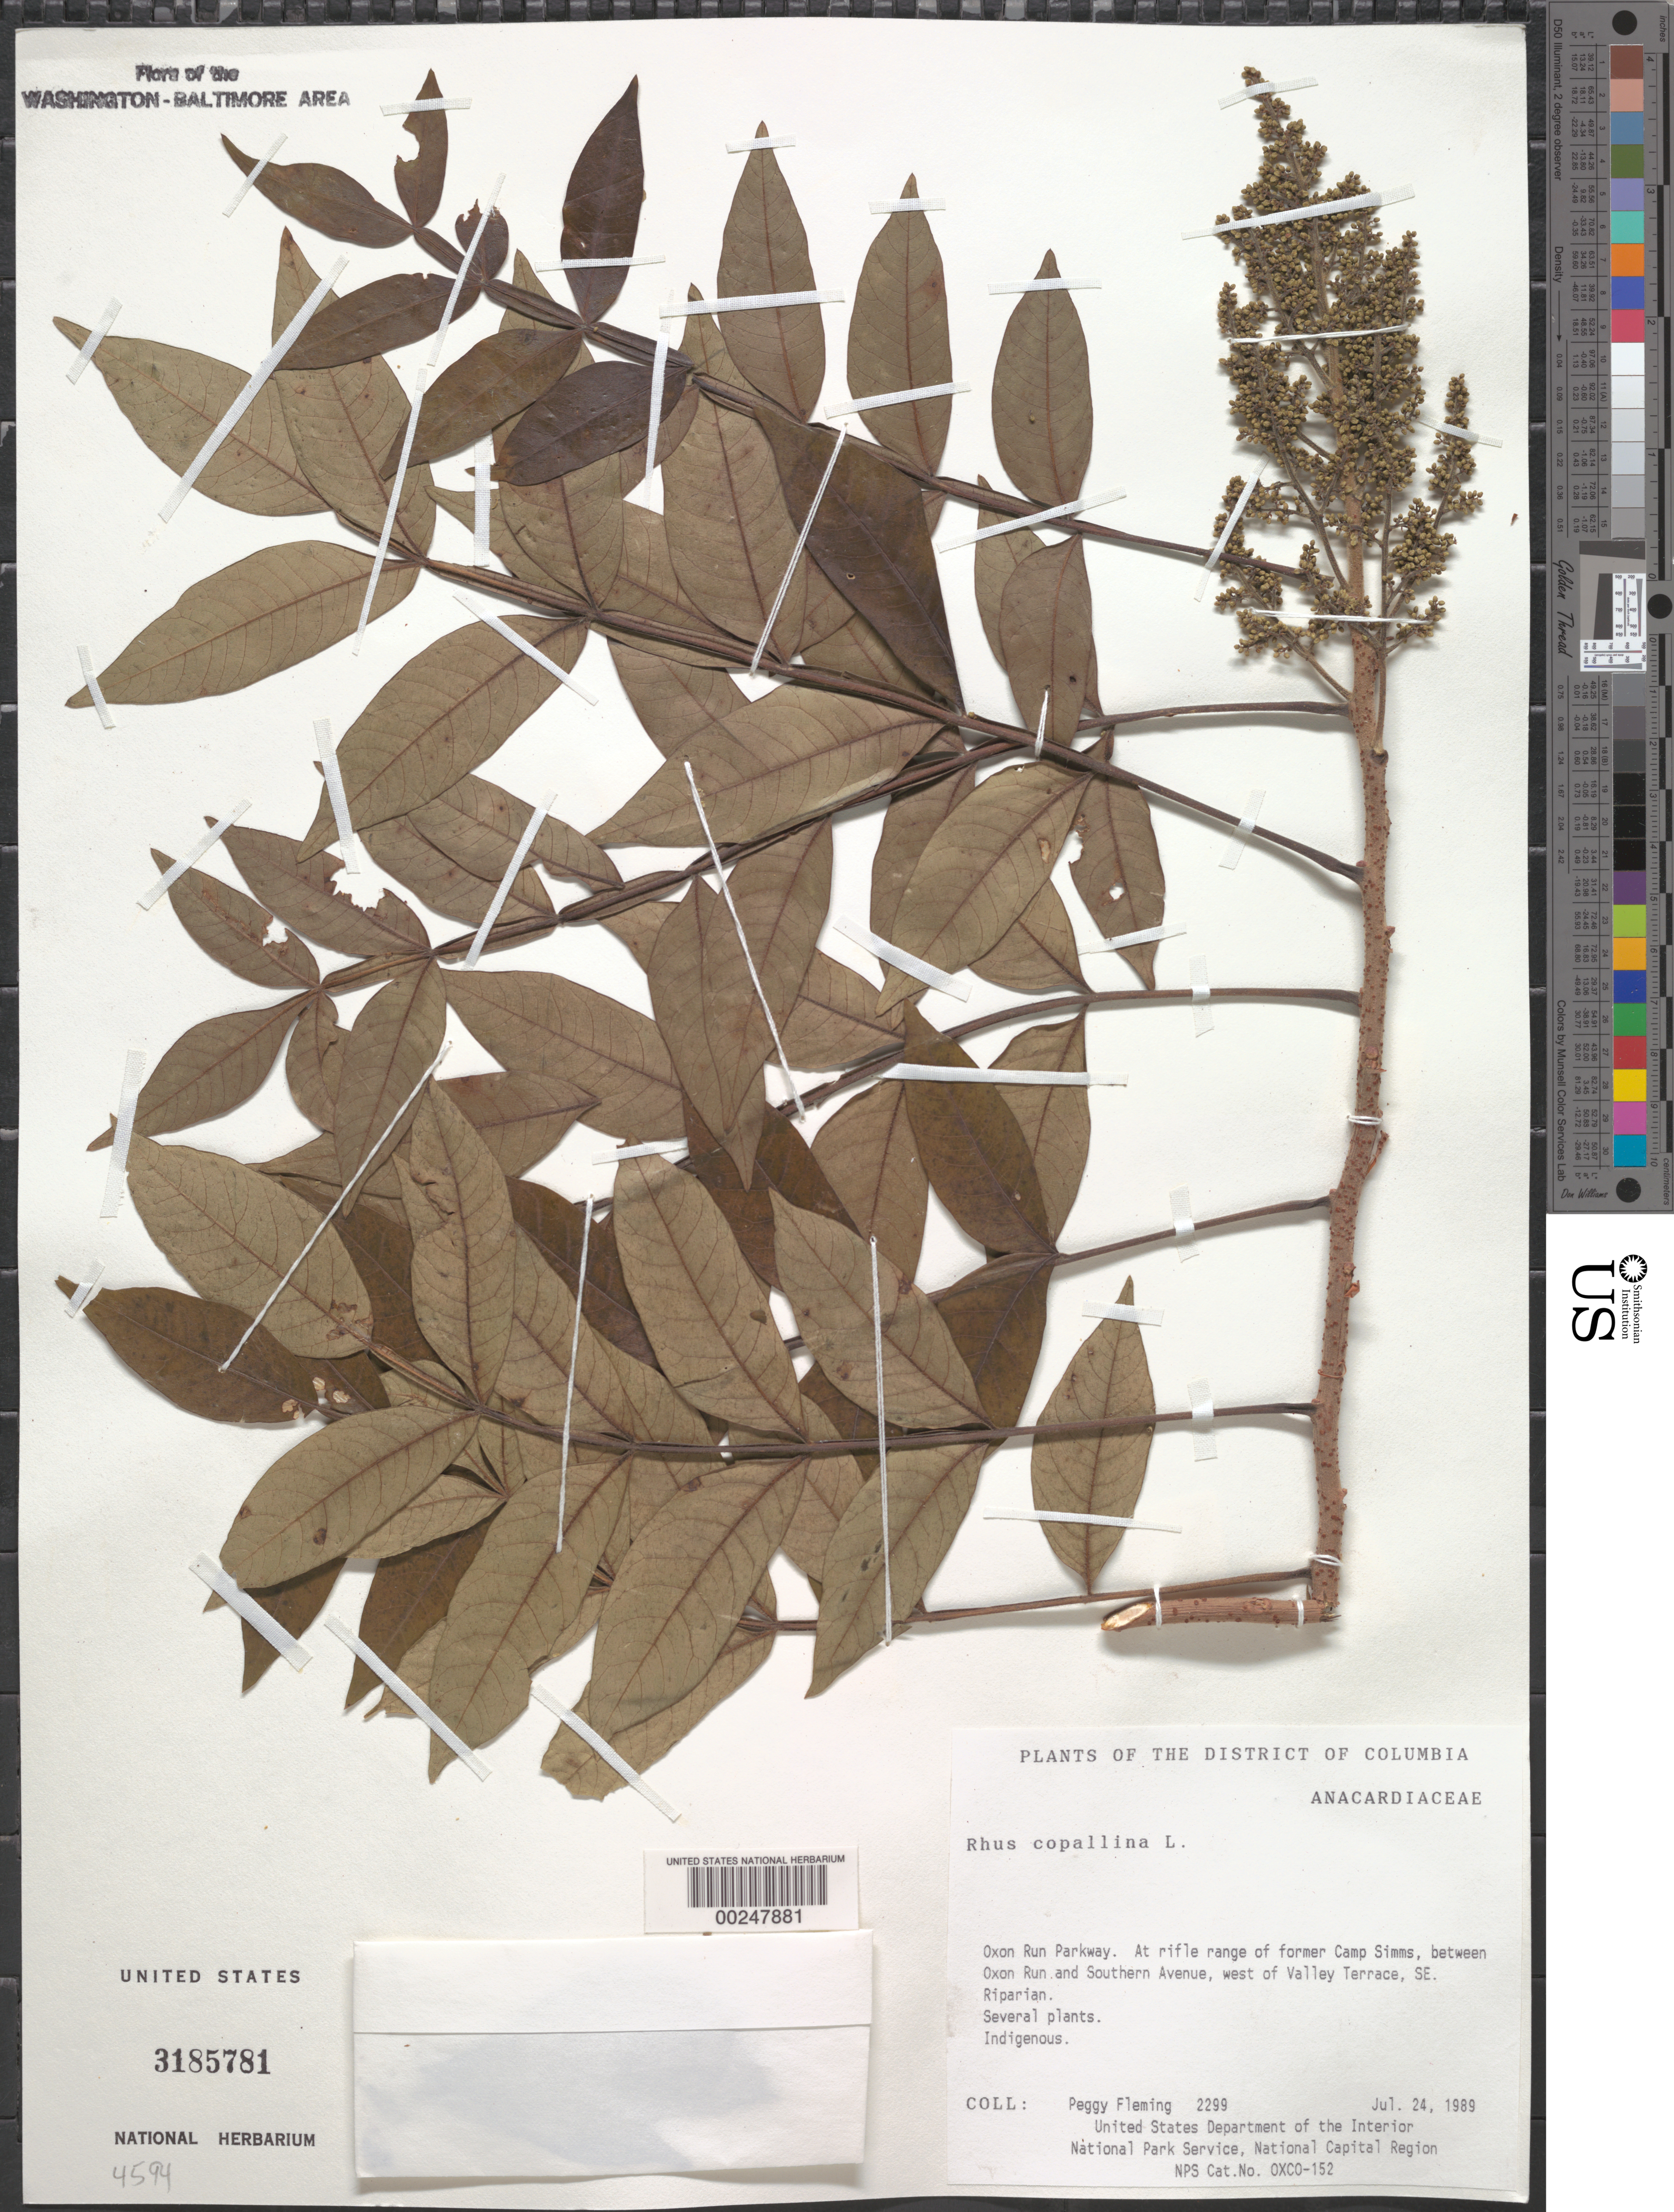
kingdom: Plantae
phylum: Tracheophyta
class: Magnoliopsida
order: Sapindales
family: Anacardiaceae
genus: Rhus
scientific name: Rhus copallinum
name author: L.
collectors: P. Fleming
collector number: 2299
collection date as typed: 24 Jul 1989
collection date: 1989-07-24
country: United States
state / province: District of Columbia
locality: Oxon Run Parkway, Former Camp Simms, Rifle Range, between Oxon Run and Southern Ave, W of Valley Terrace, SE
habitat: Riparian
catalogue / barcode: US 3185781